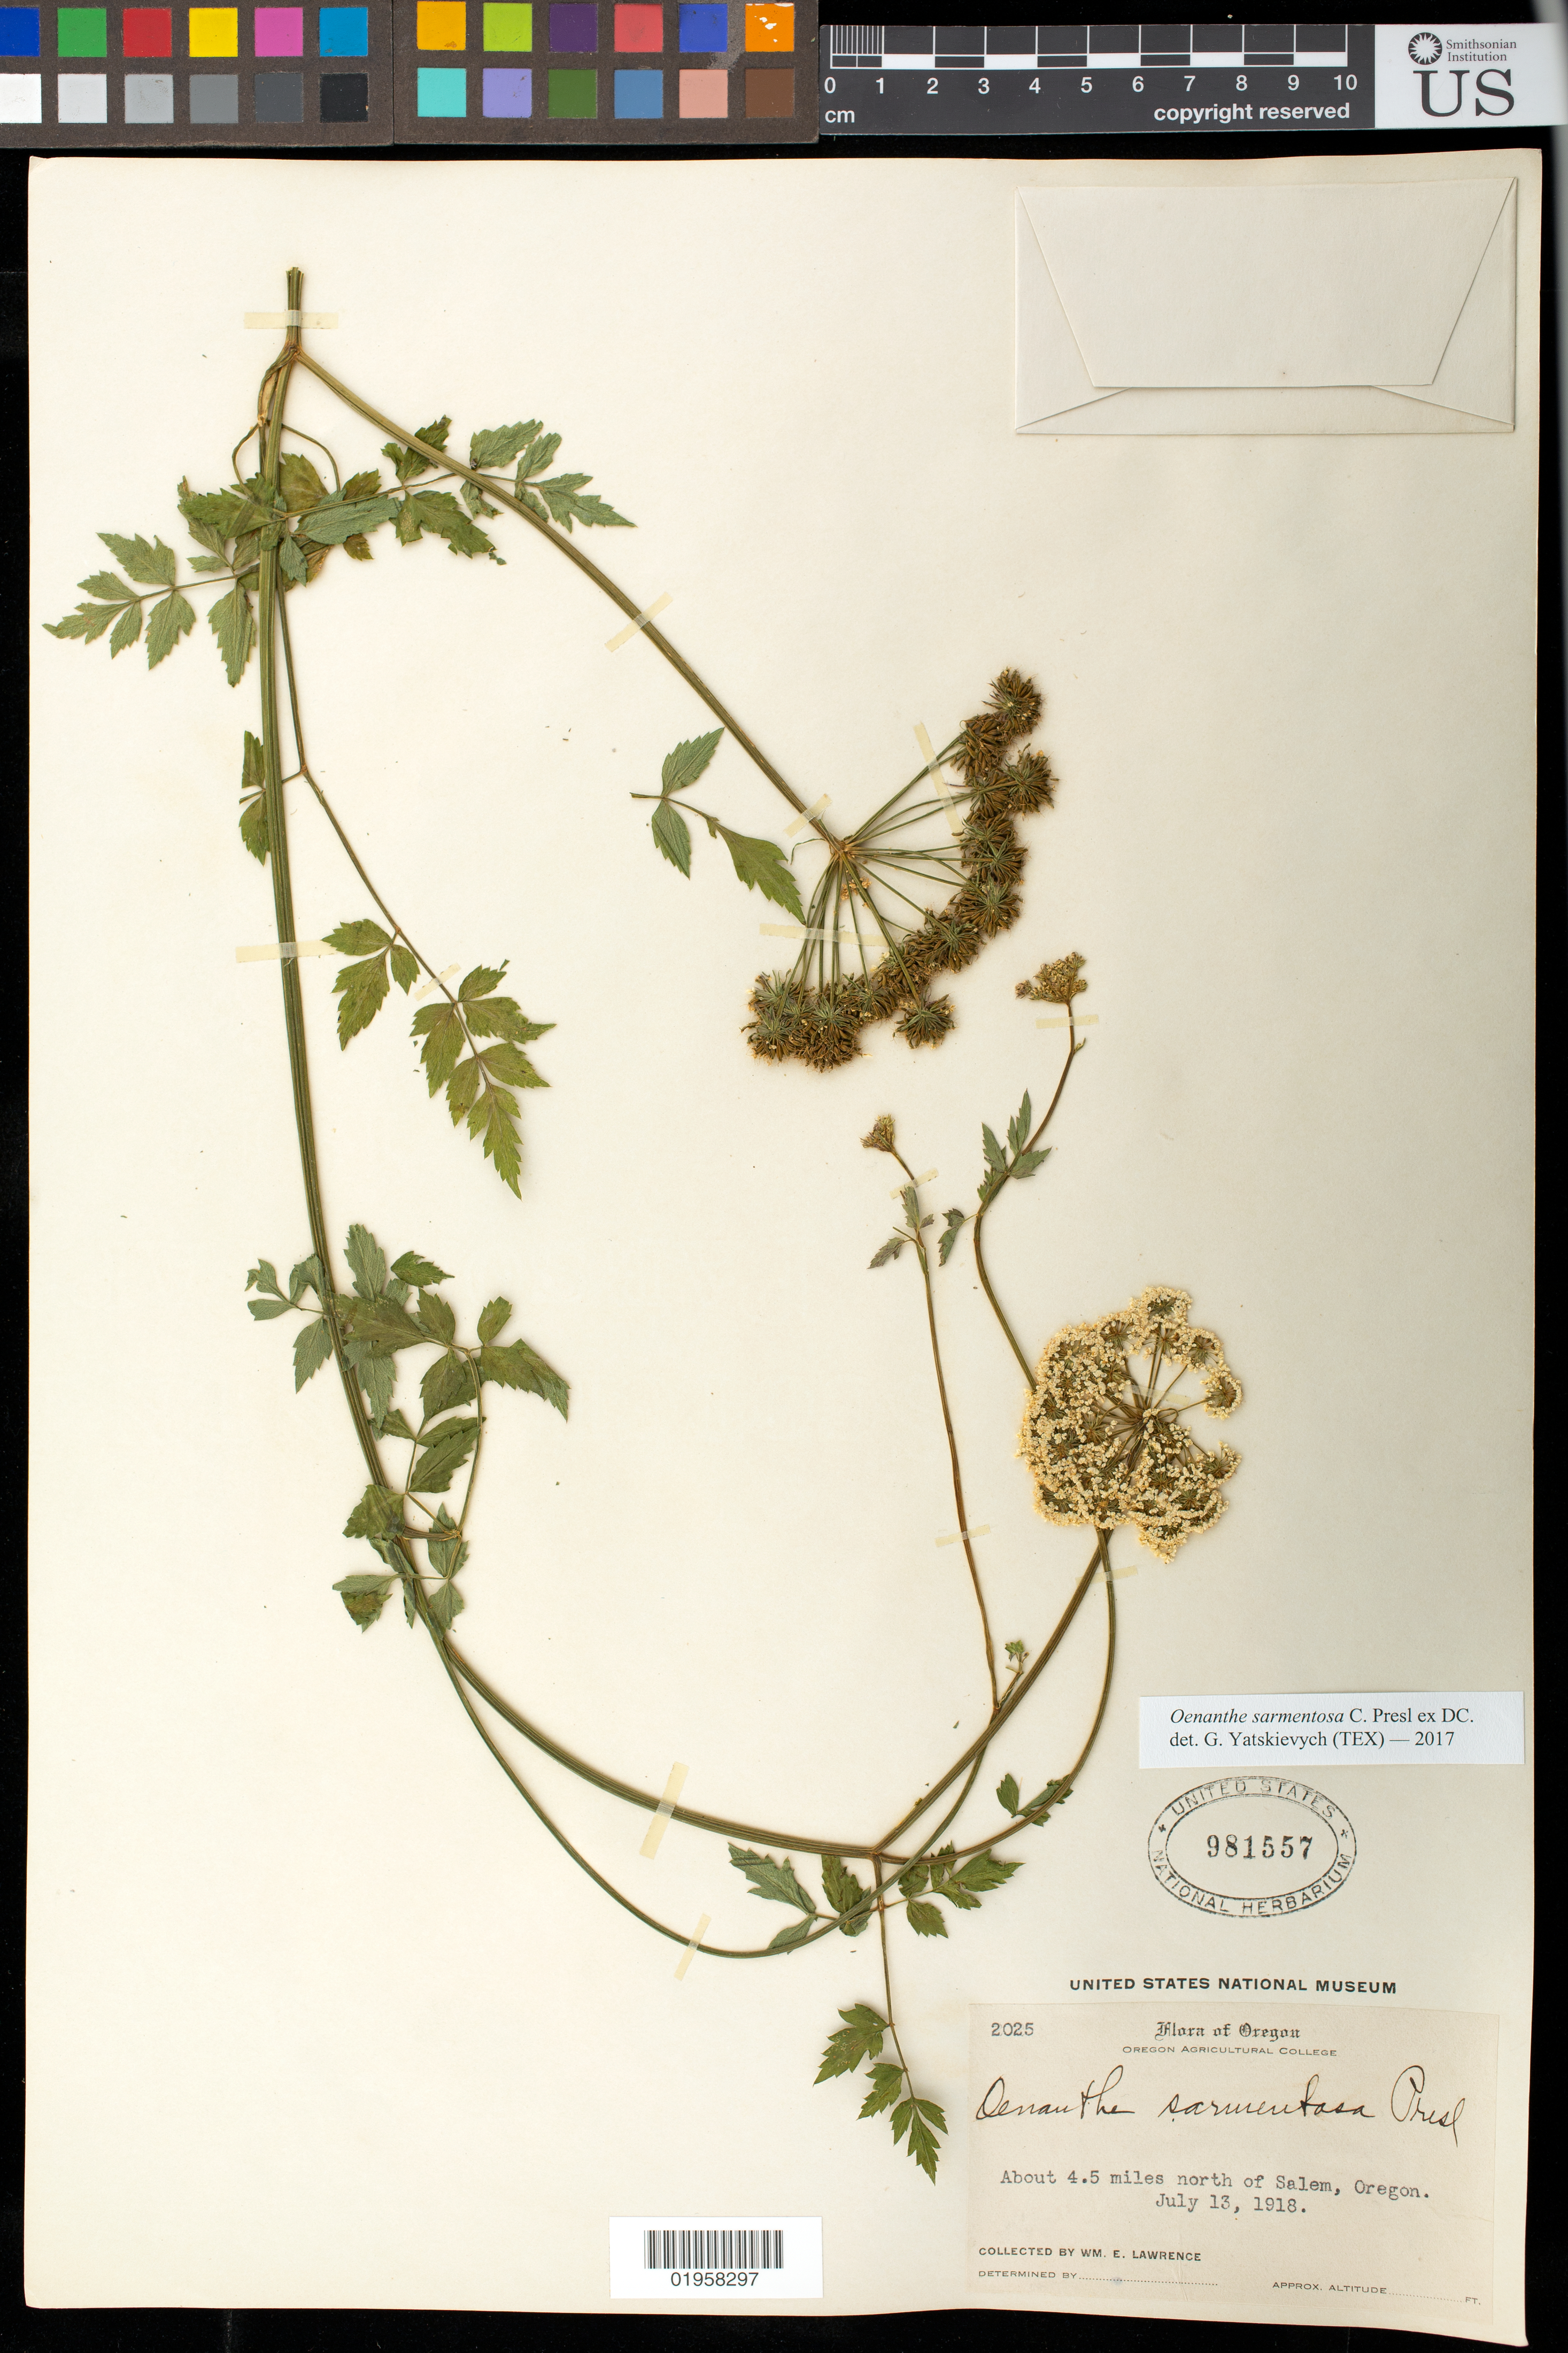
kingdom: Plantae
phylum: Tracheophyta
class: Magnoliopsida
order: Apiales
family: Apiaceae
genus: Oenanthe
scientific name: Oenanthe sarmentosa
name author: C. Presl ex DC.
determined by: Yatskievych, G. A.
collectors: W. Lawrence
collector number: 2025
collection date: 1918-07-13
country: United States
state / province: Oregon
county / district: Marion County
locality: Salem, about 4.5 miles N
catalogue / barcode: US 981557